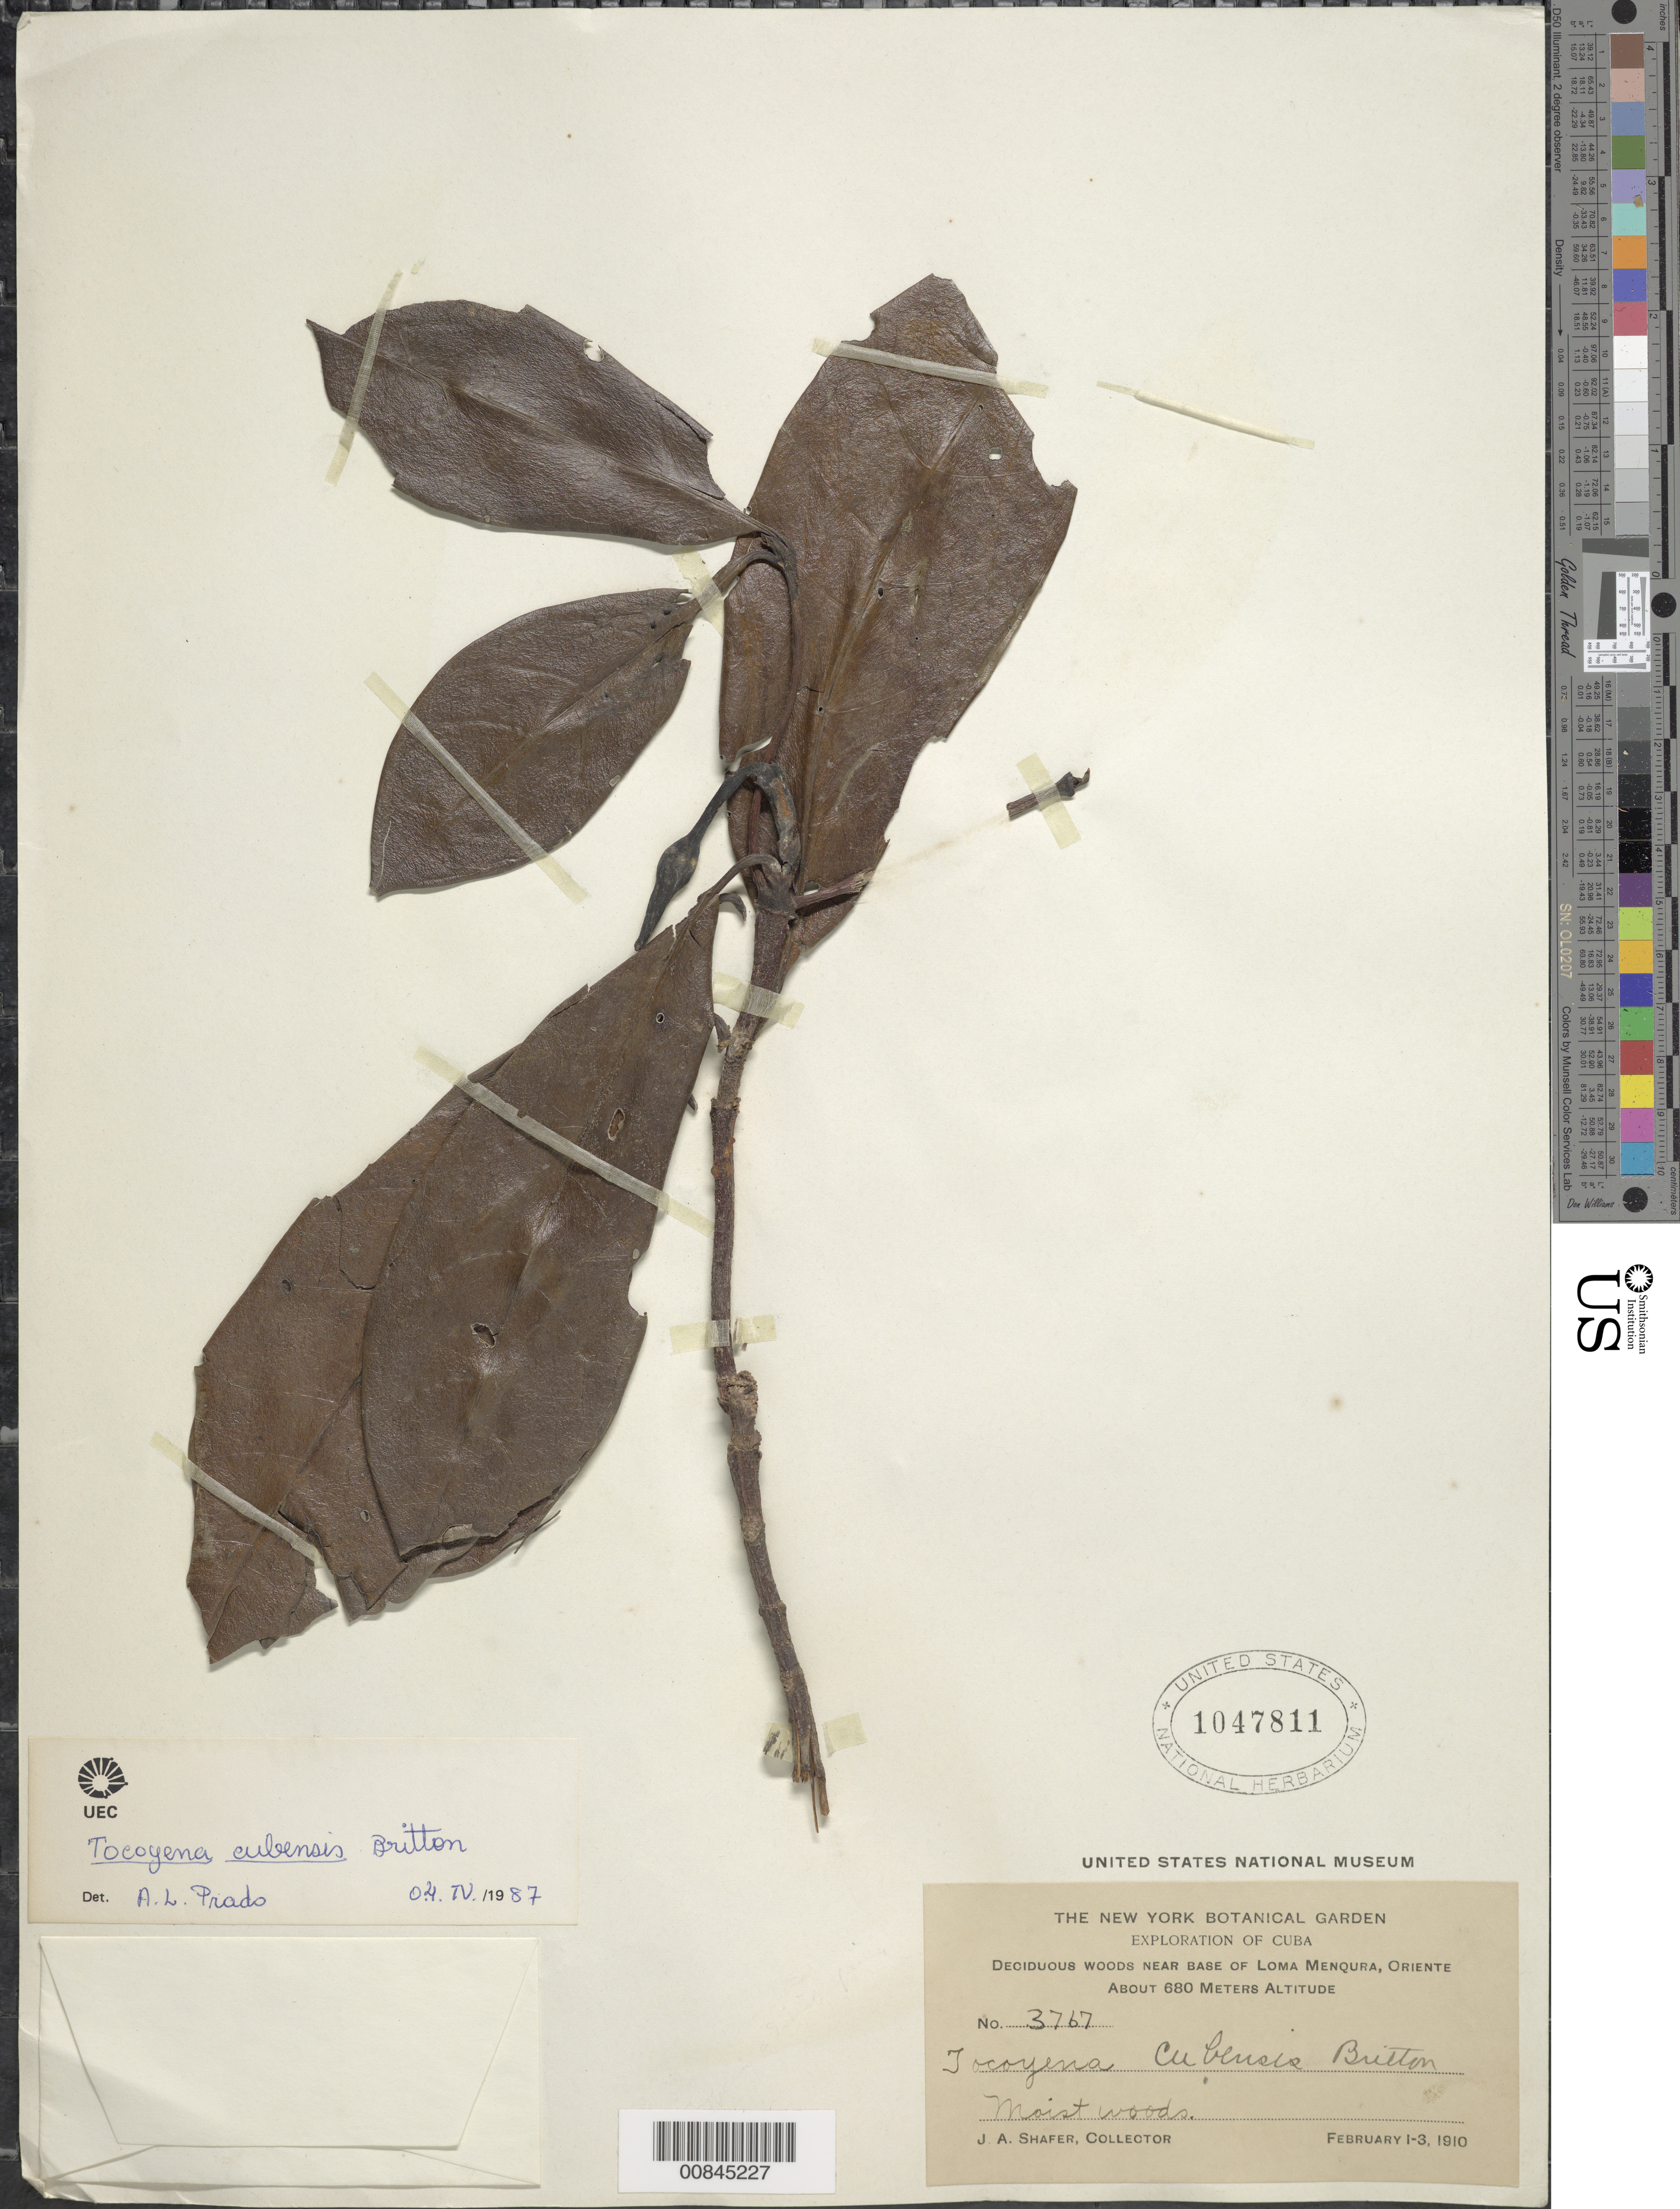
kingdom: Plantae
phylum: Tracheophyta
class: Magnoliopsida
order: Gentianales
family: Rubiaceae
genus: Tocoyena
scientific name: Tocoyena cubensis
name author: Britton ex Standl.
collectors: J. A. Shafer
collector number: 3767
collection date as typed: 01 Feb 1910 to 03 Feb 1910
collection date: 1910-02-01/1910-02-03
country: Cuba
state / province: Oriente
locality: Woods near base of Loma Menqura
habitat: Deciduous moist woods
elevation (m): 680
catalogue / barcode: US 1047811